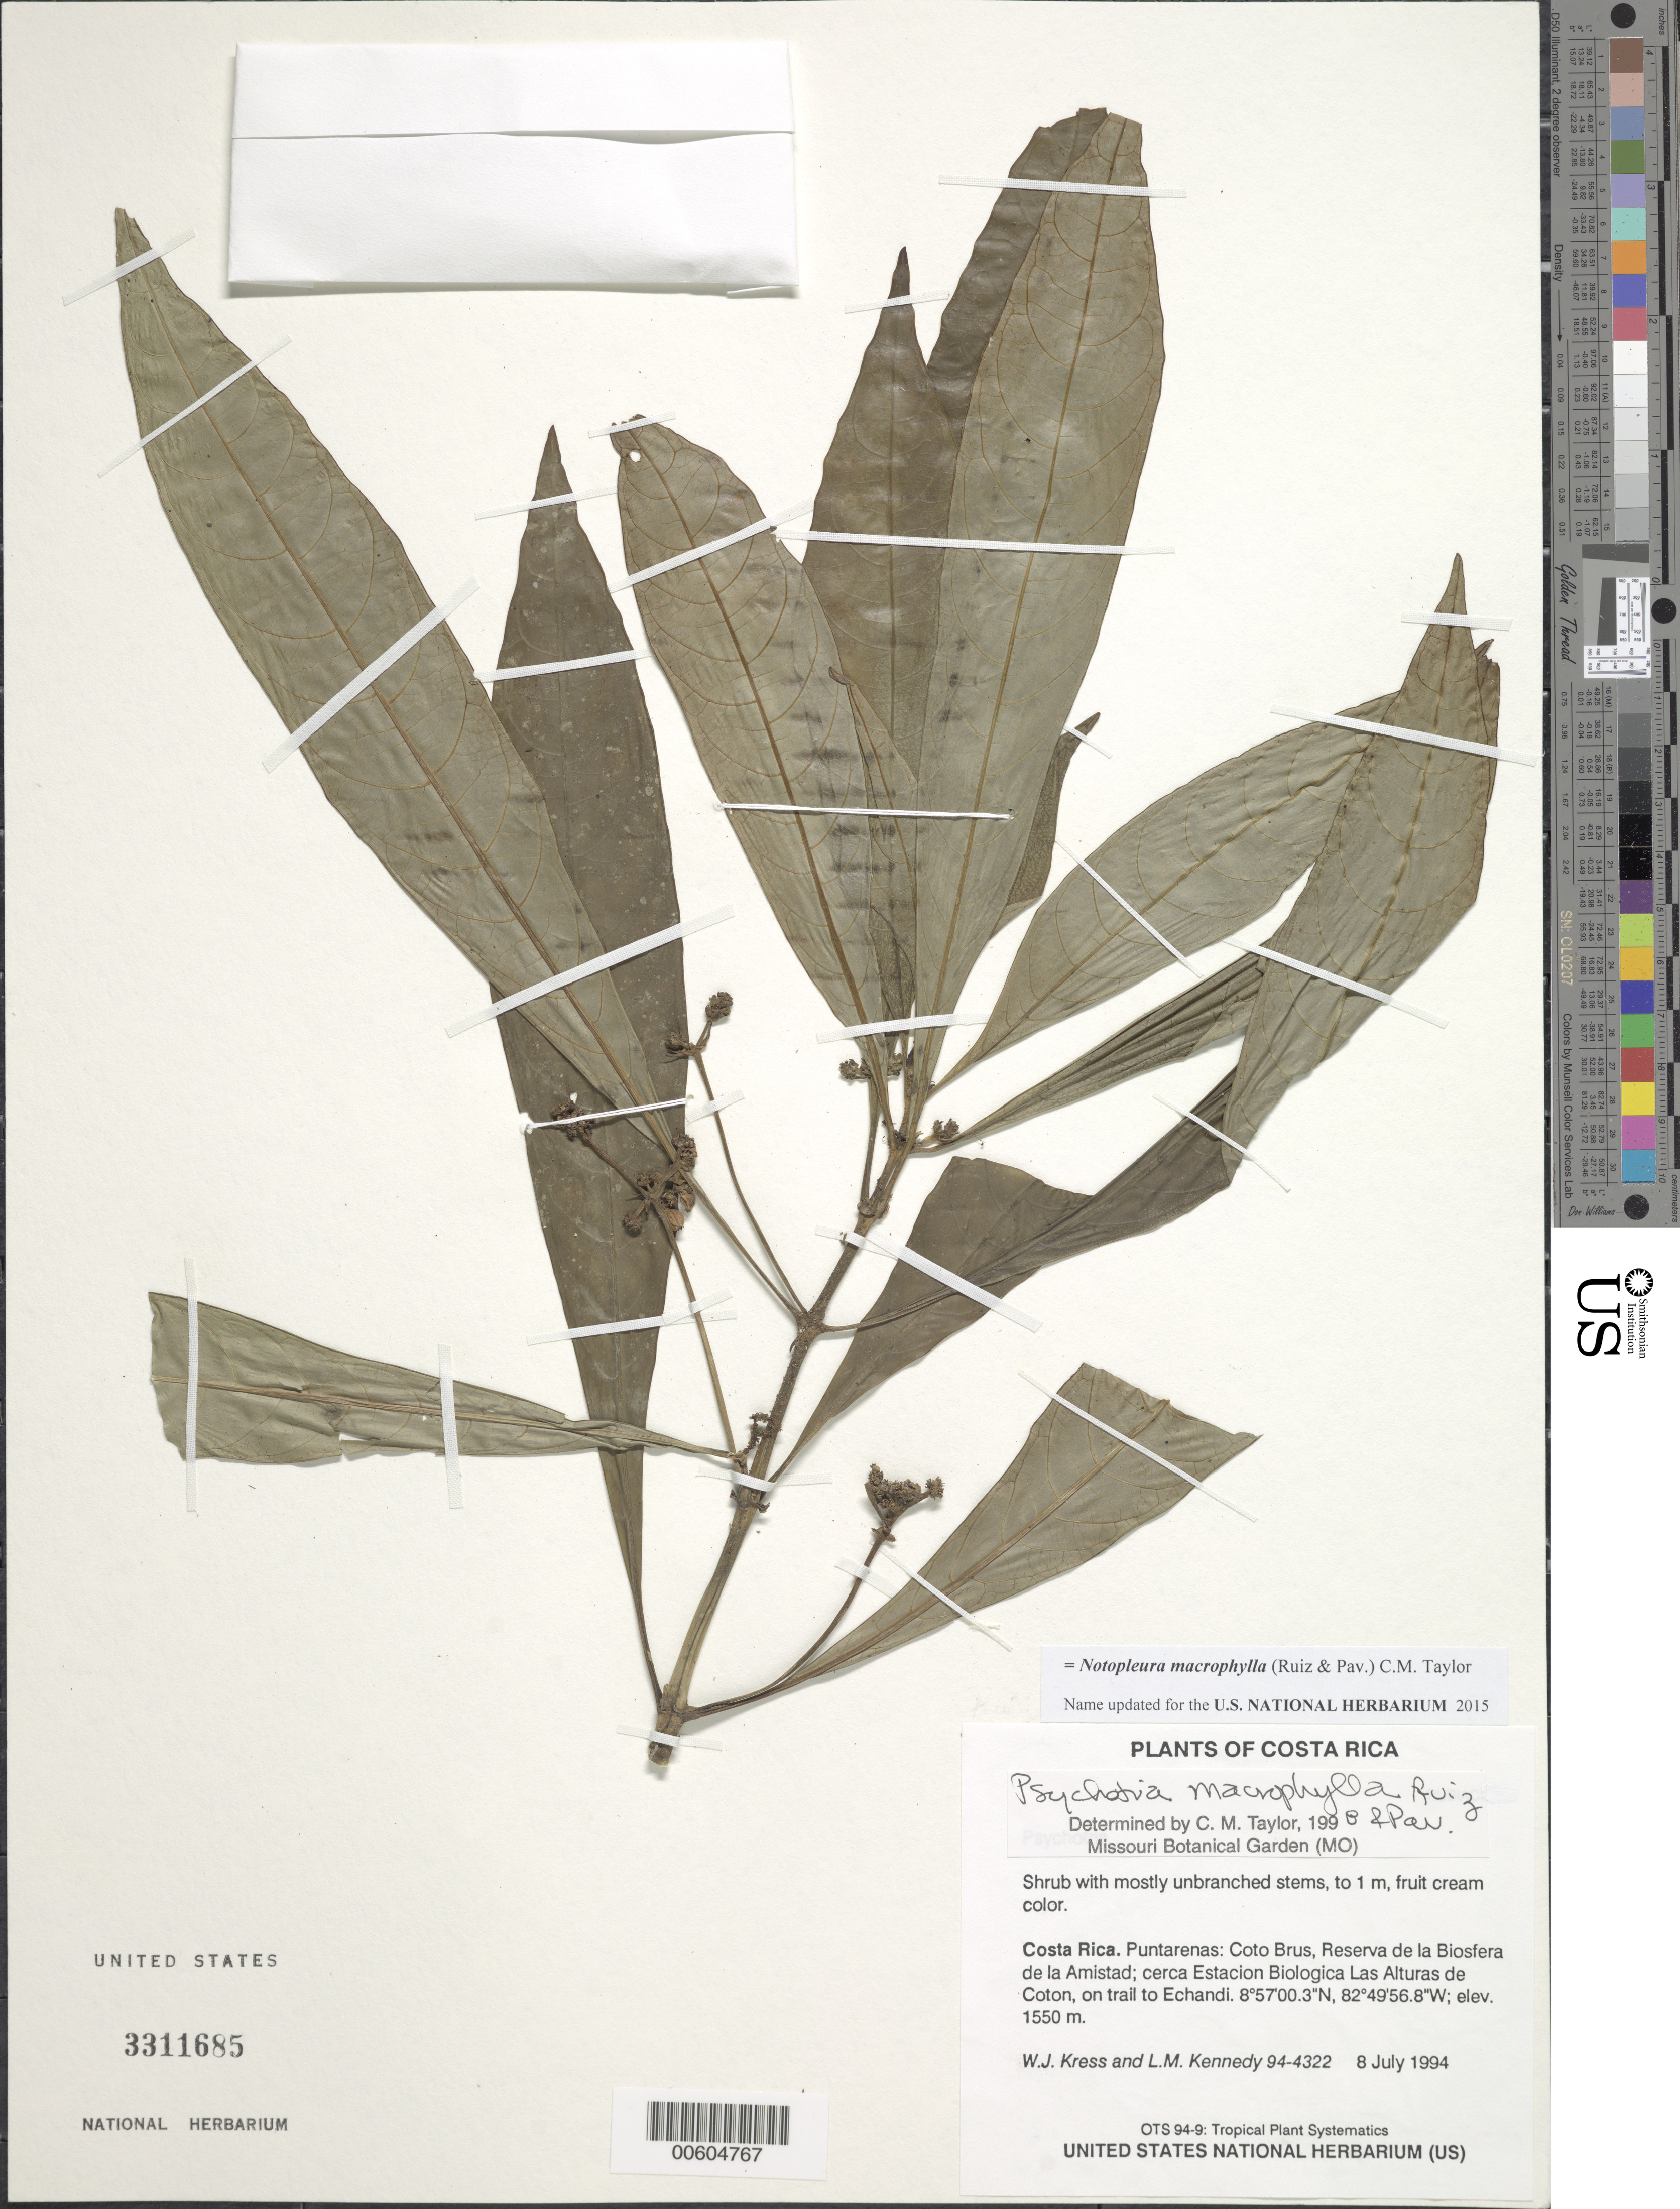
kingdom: Plantae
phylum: Tracheophyta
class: Magnoliopsida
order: Gentianales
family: Rubiaceae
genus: Psychotria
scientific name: Psychotria macrophylla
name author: Ruiz & Pav.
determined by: Taylor, Charlotte M.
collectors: W. J. Kress & L. M. Kennedy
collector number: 94-4322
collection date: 1994-07-08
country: Costa Rica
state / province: Puntarenas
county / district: Coto Brus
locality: Reserva de la Bioisfera le la amistad; Near Las Alturas de Coton Biological Station; on trail to Echandi.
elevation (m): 1500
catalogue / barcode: US 3311685